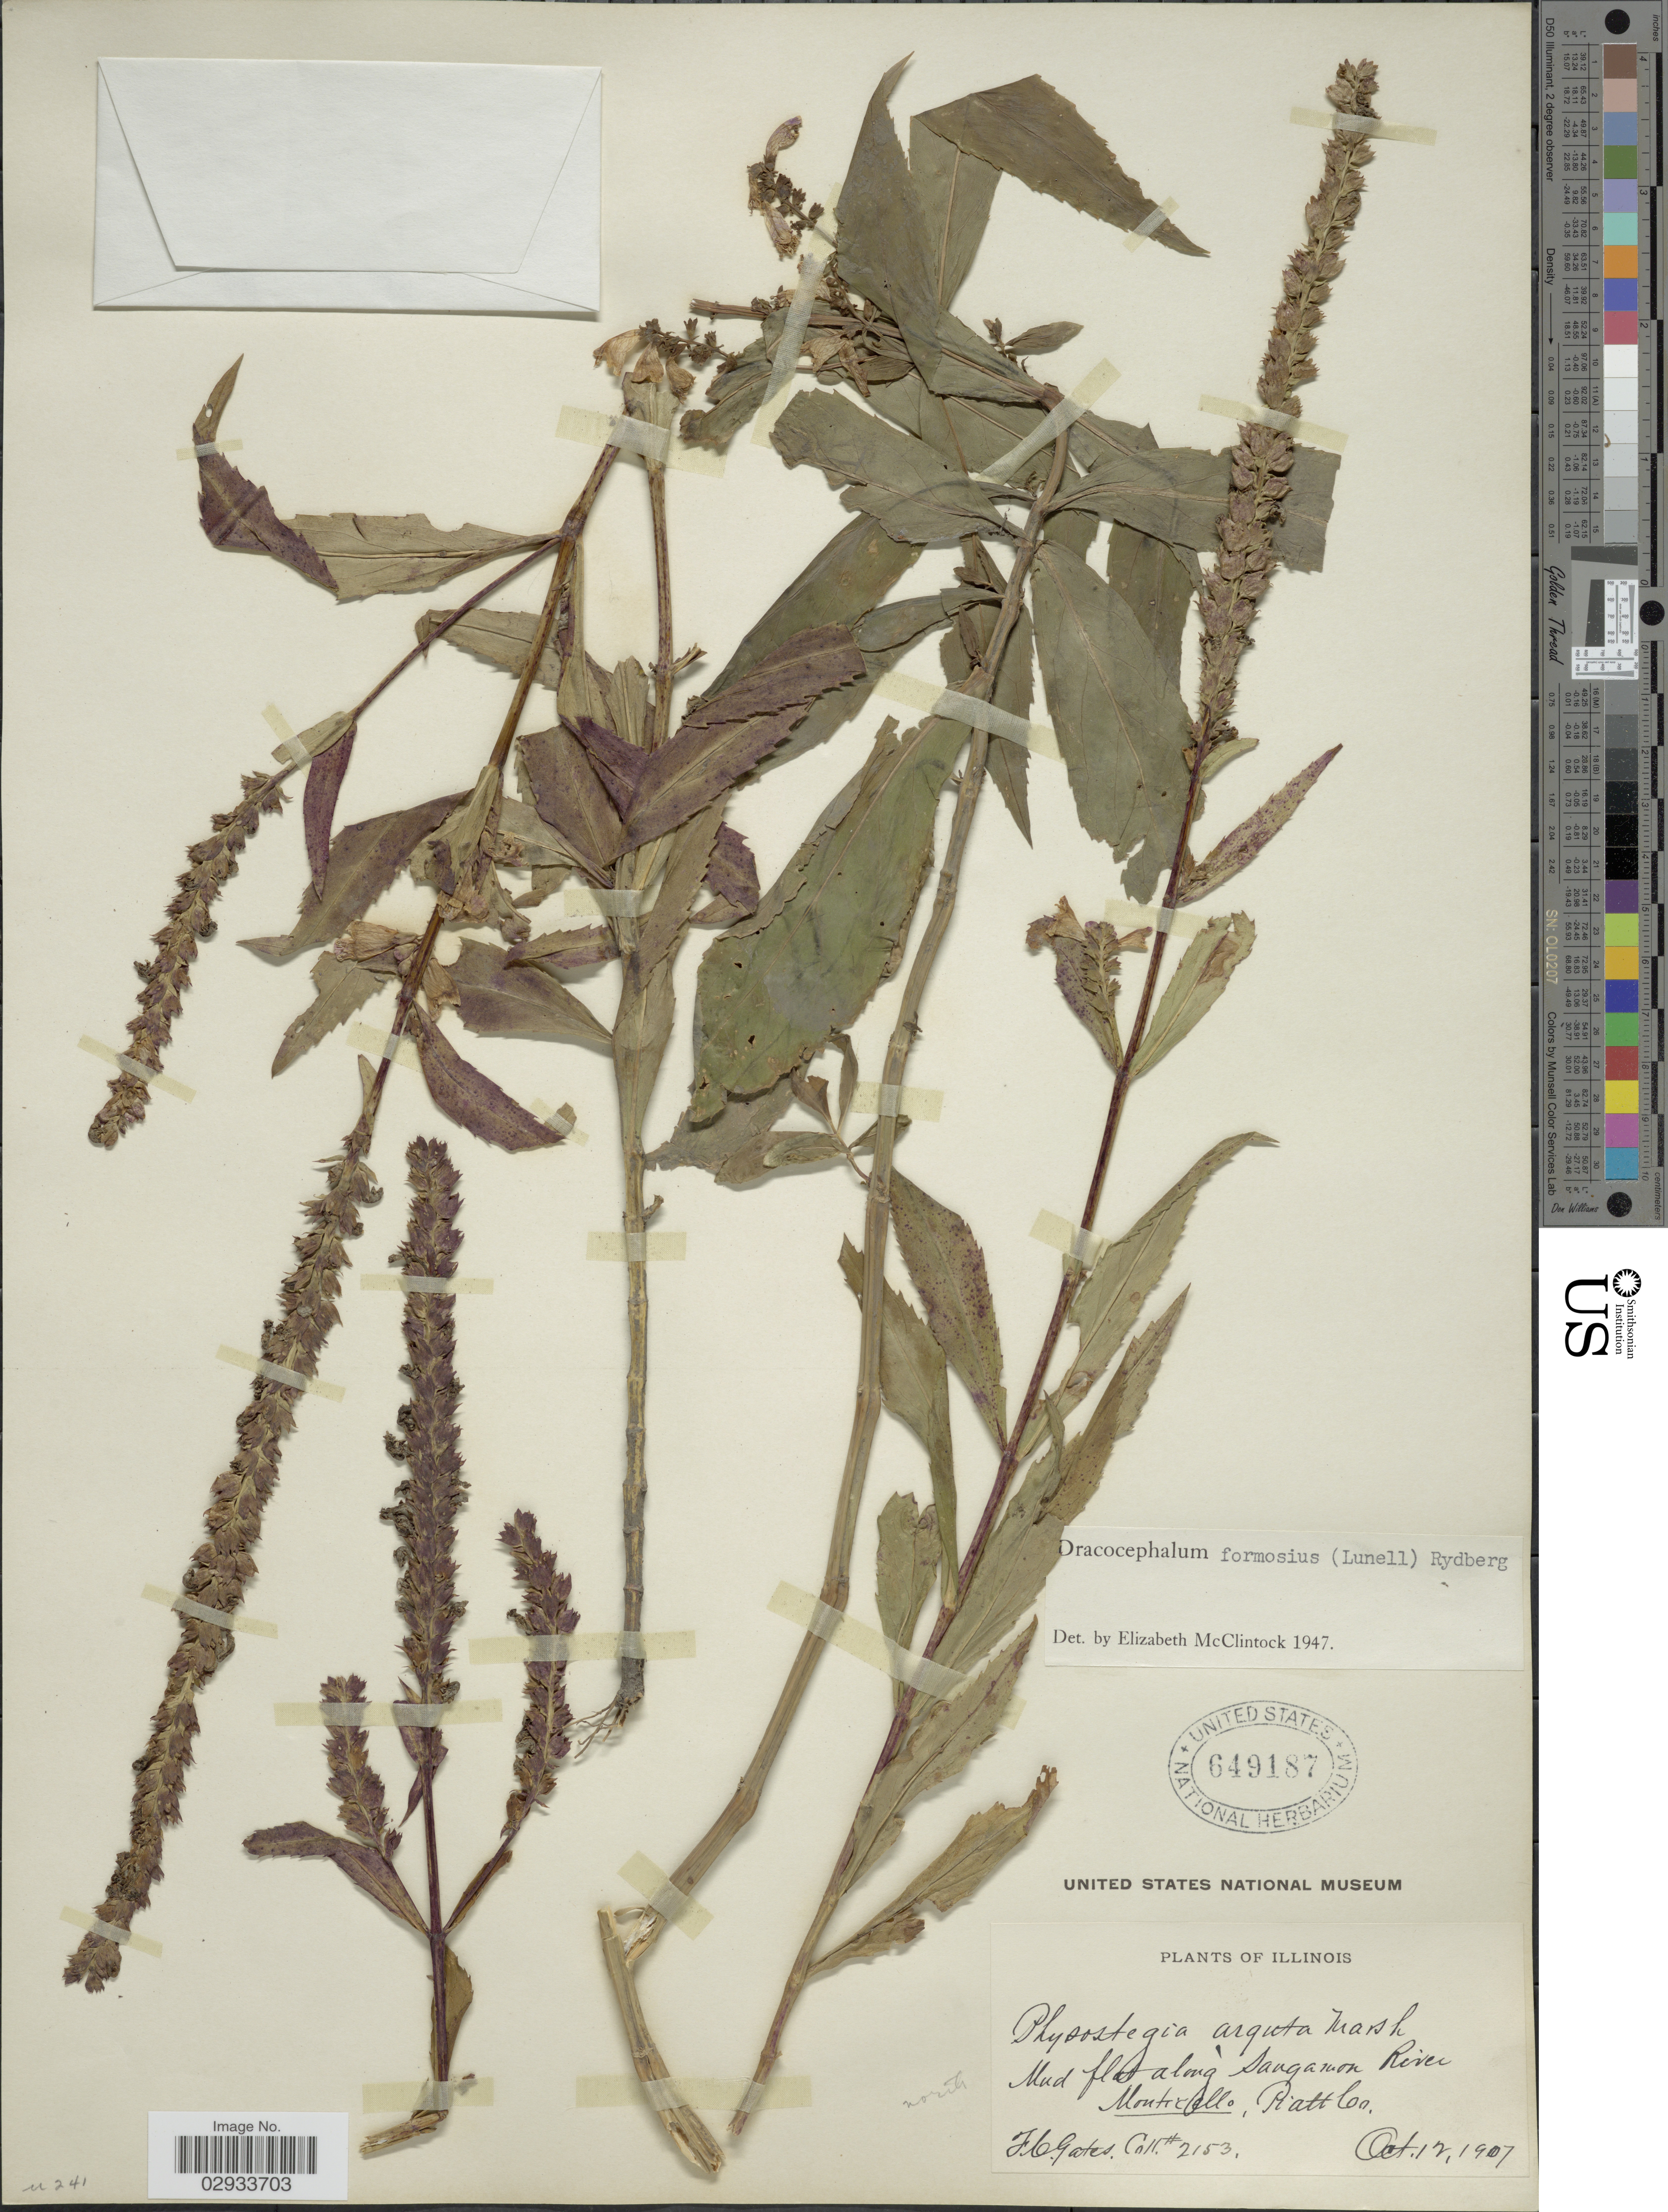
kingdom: Plantae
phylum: Tracheophyta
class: Magnoliopsida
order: Lamiales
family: Lamiaceae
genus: Physostegia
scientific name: Physostegia formosior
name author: Lunell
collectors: F. C. Gates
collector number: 2153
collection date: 1907-10-12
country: United States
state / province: Illinois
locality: Mud flat along Sangamon River, Monticello, Piatt Co.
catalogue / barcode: US 649187